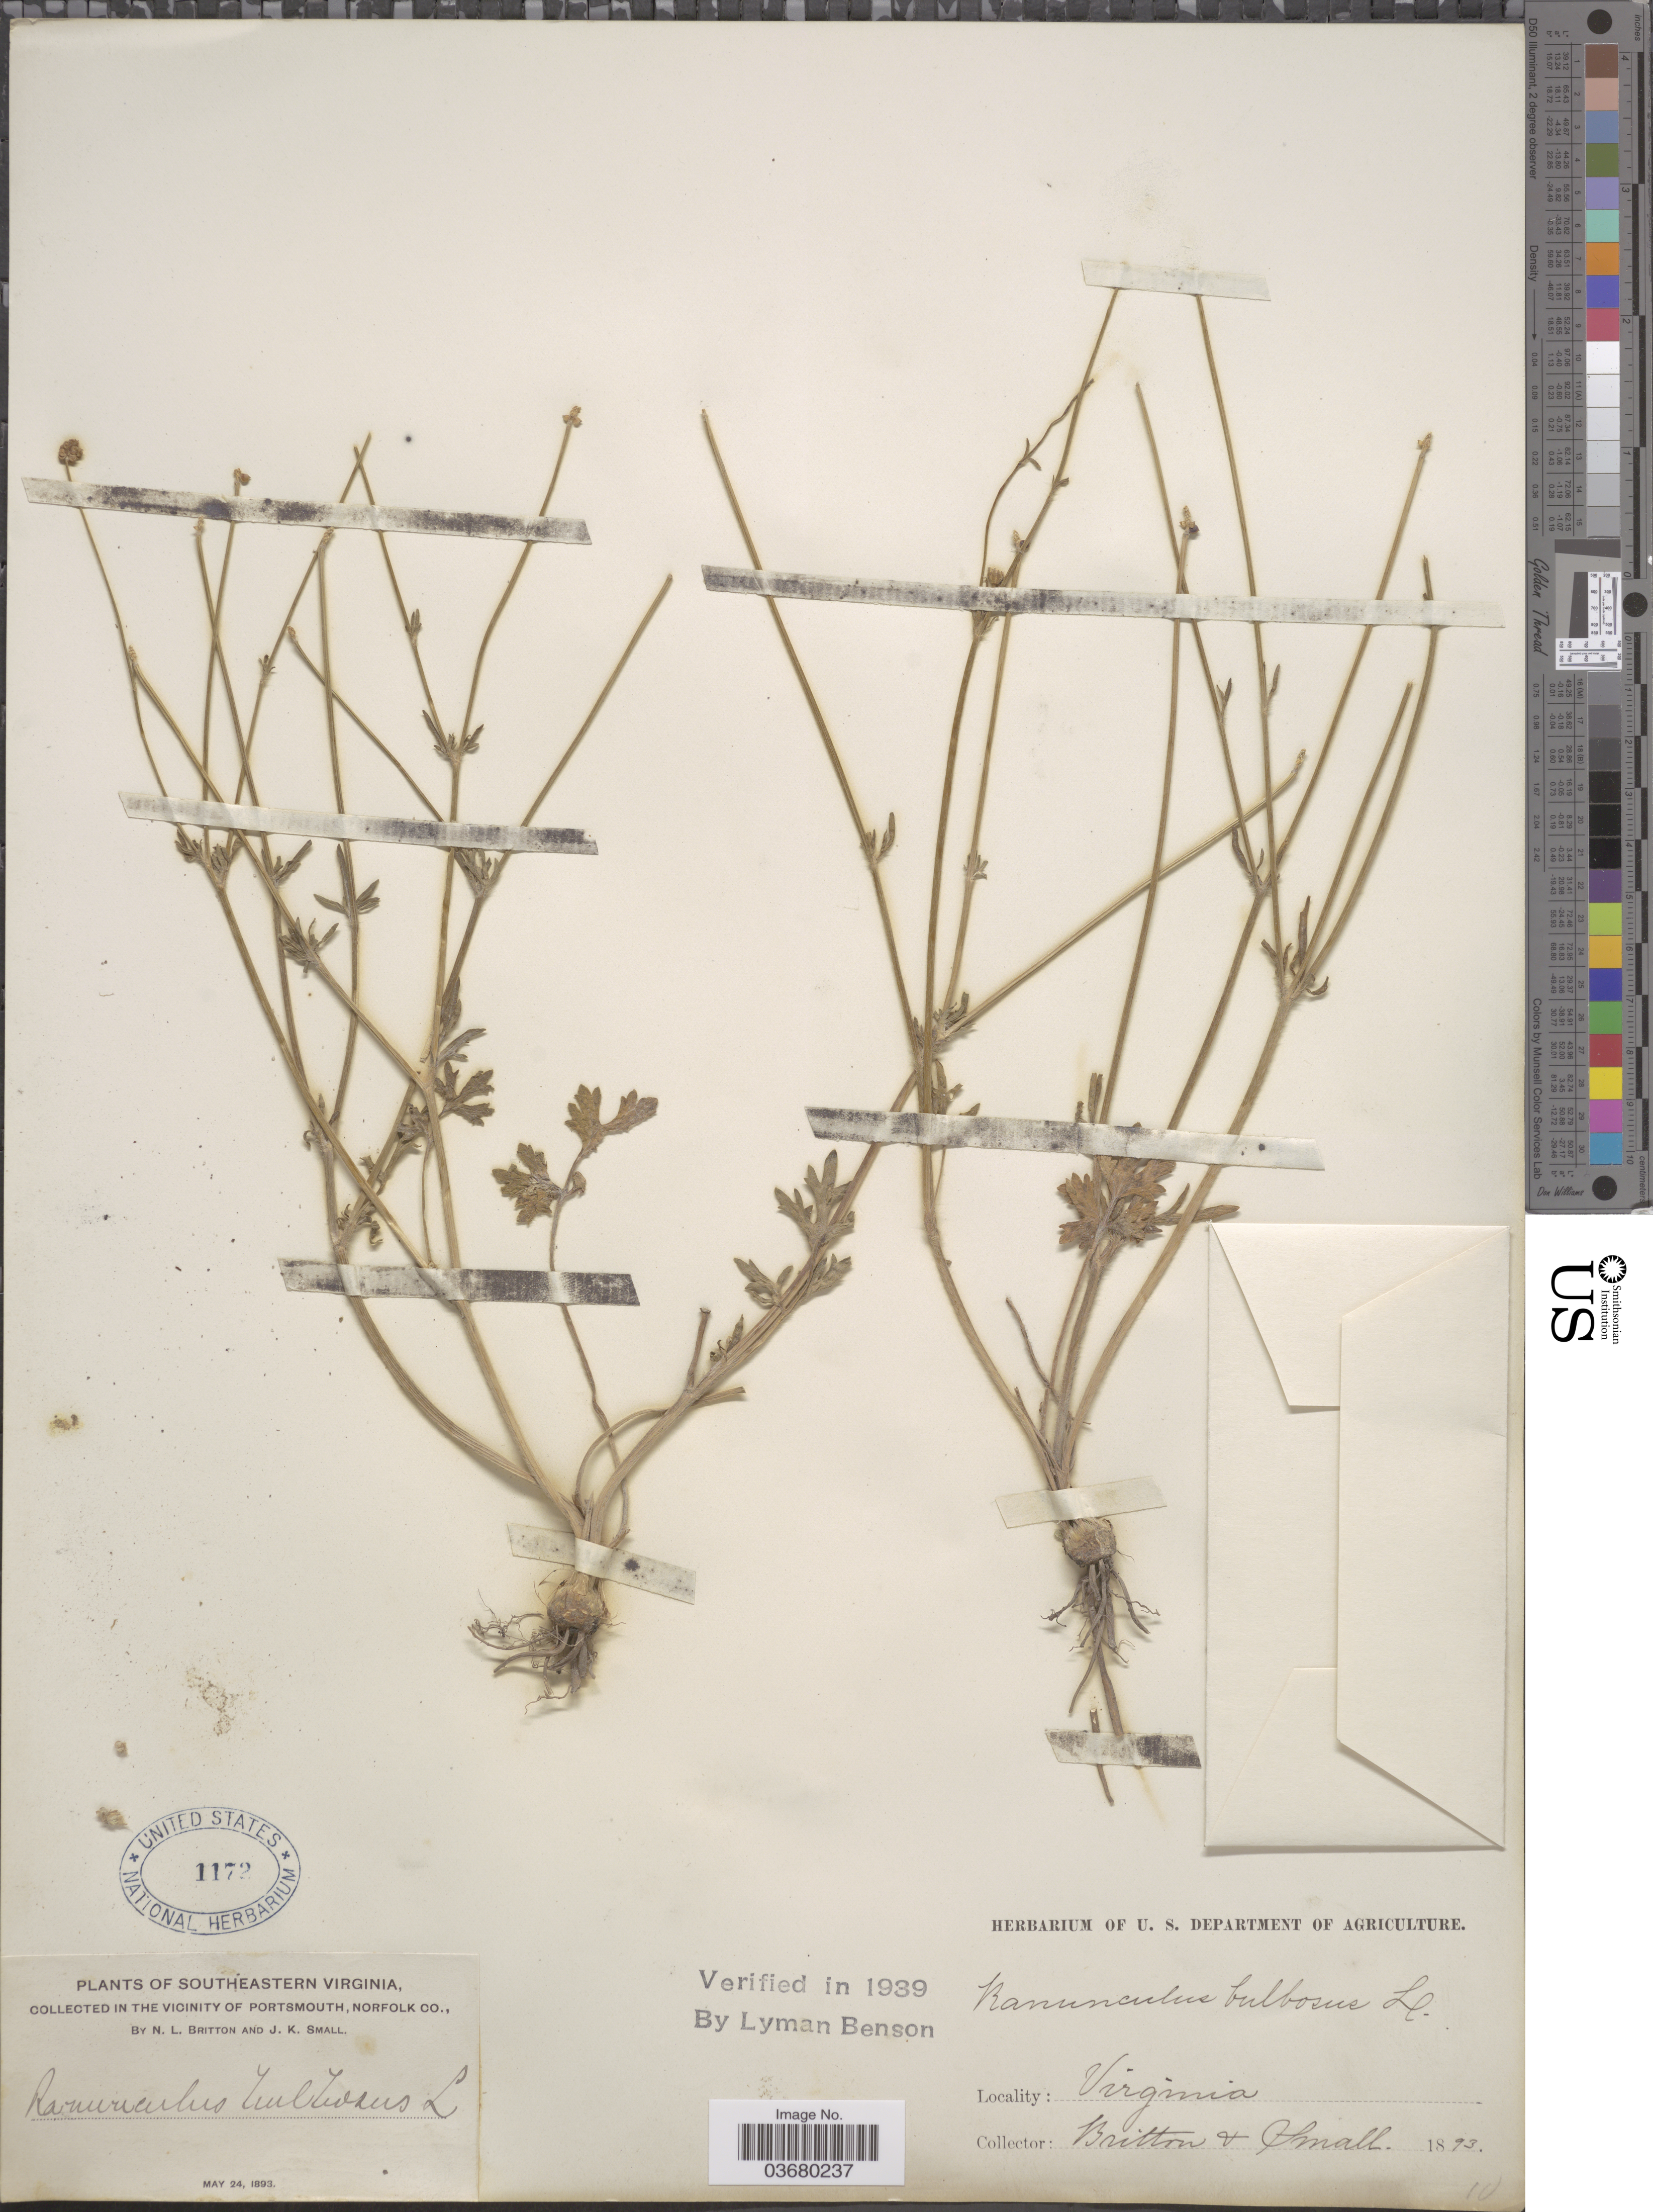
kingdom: Plantae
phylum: Tracheophyta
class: Magnoliopsida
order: Ranunculales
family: Ranunculaceae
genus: Ranunculus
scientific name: Ranunculus bulbosus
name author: L.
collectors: N. Britton & J. K. Small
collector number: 10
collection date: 1893-05-24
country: United States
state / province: Virginia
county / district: Rappahannock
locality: Southeastern Virginia. Vicinity of Portsmouth, Norfolk Co.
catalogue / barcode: US 1172